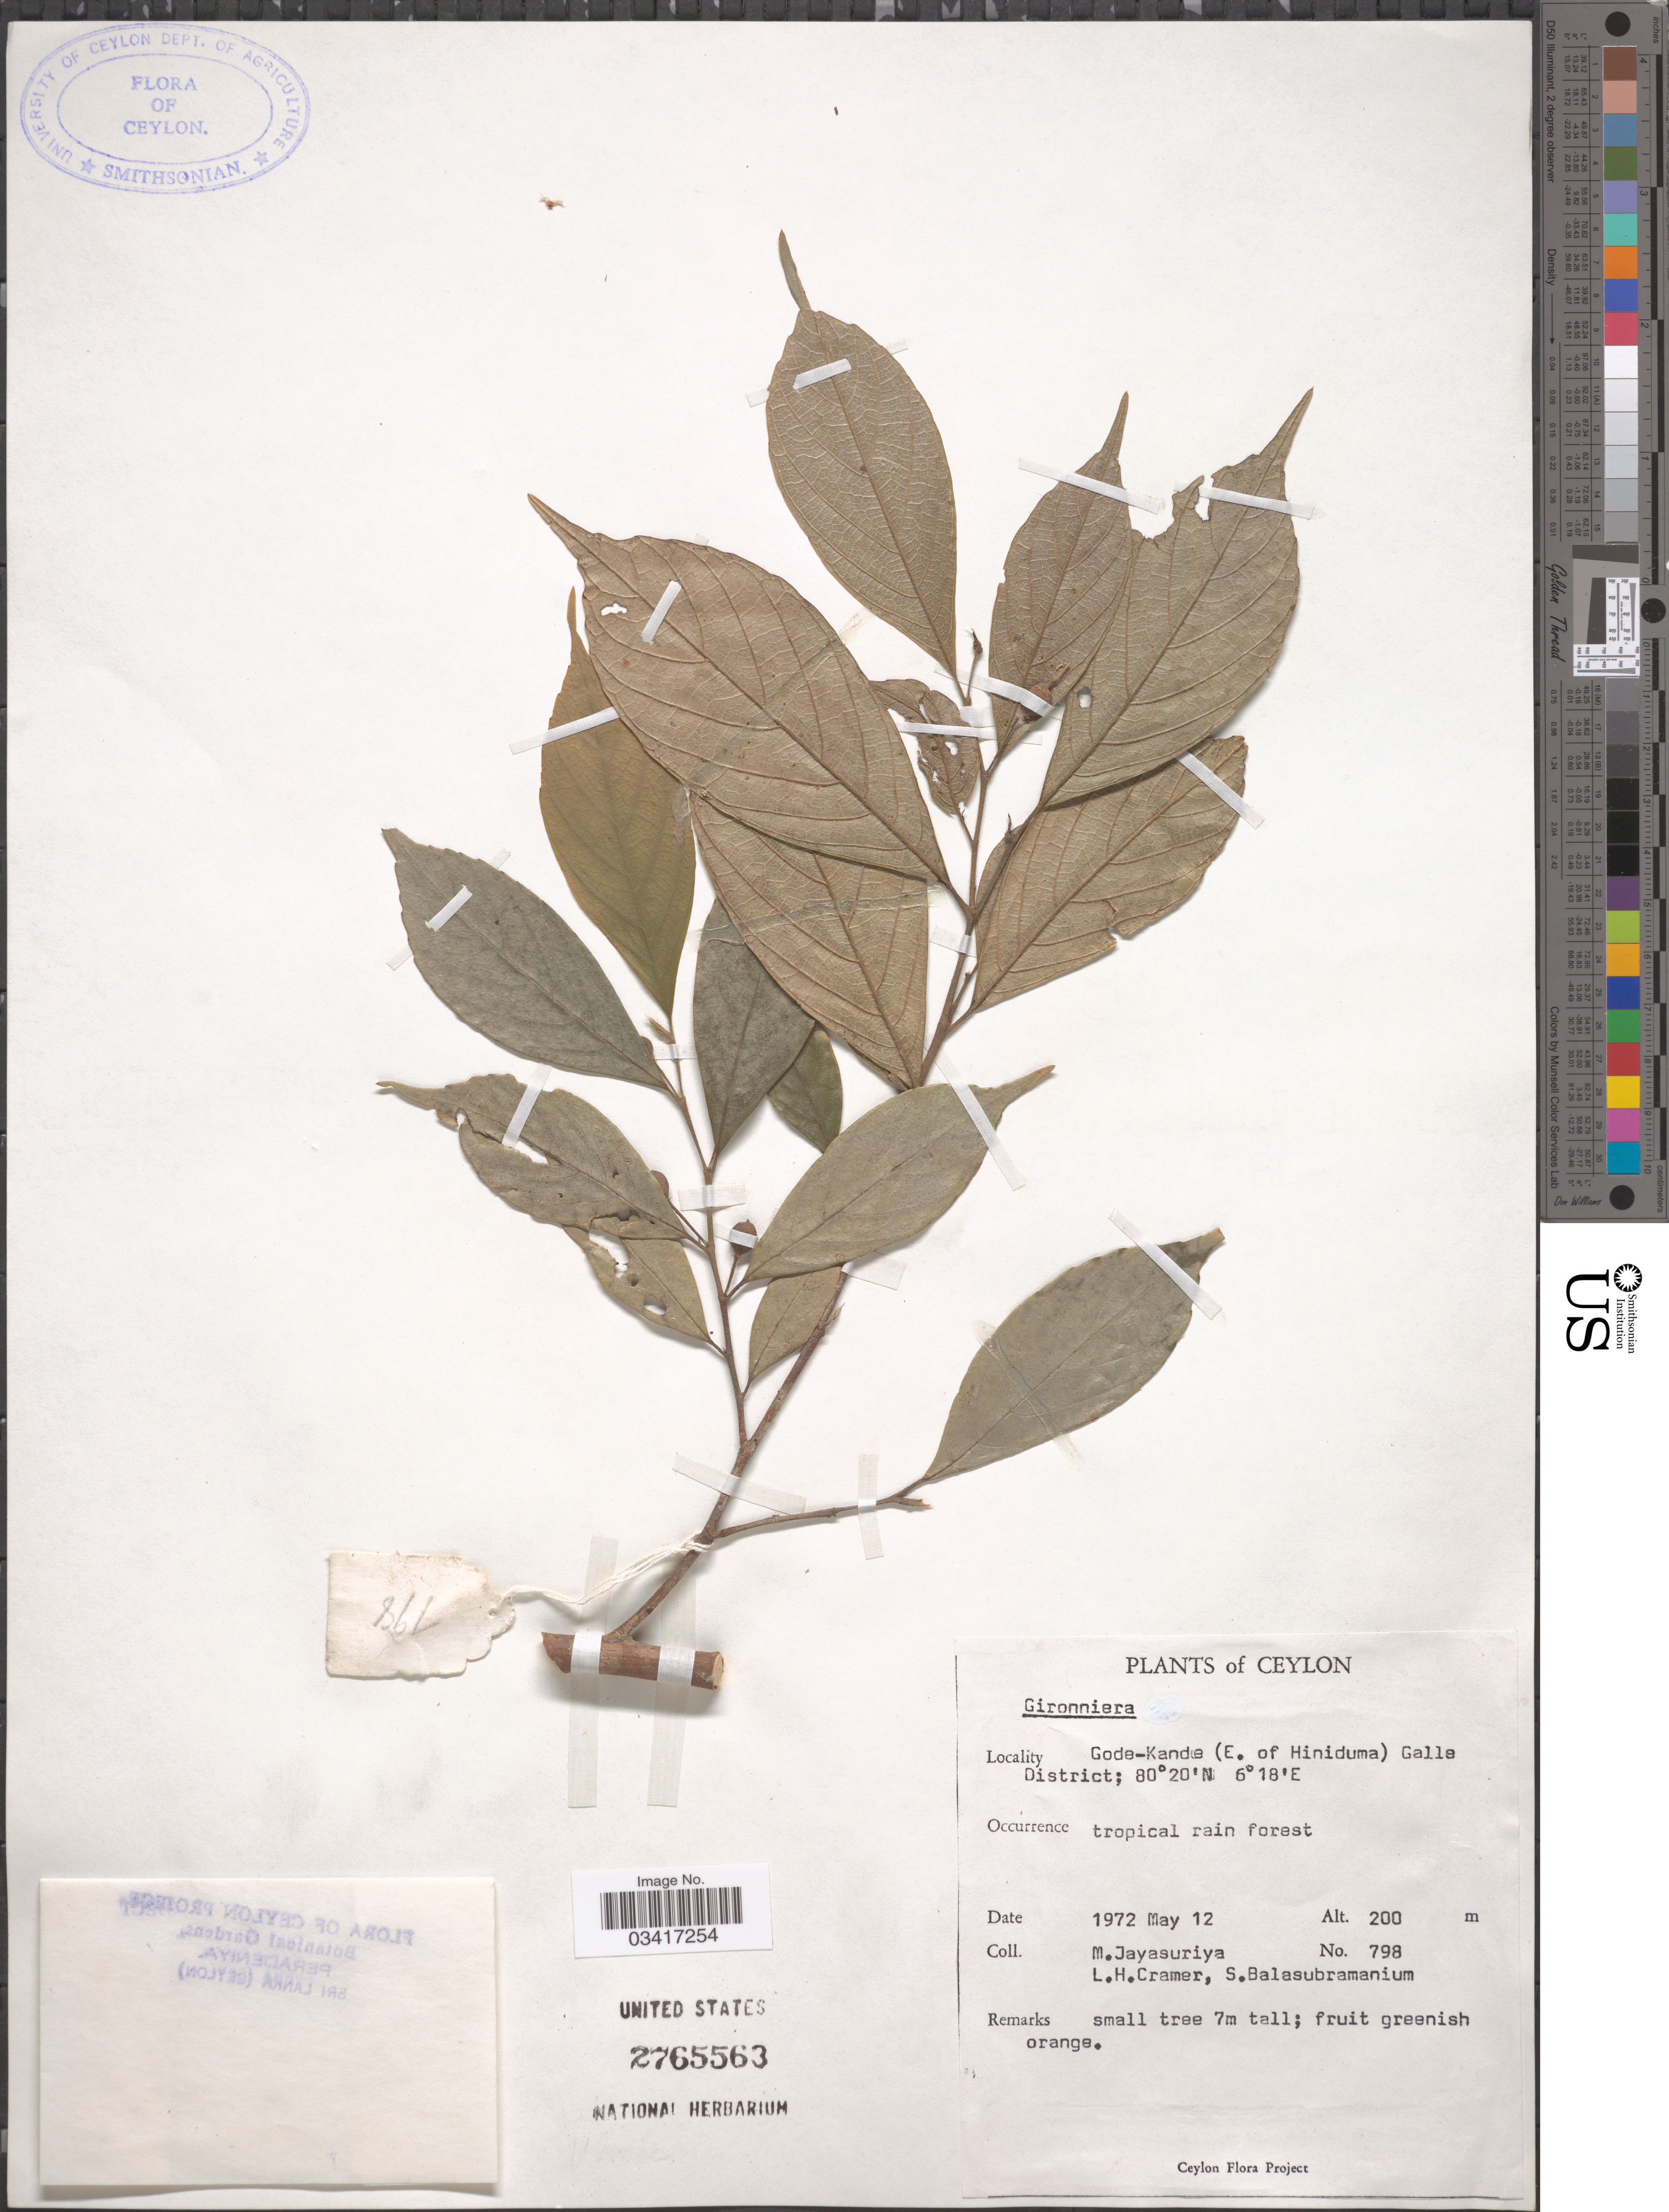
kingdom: Plantae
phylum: Tracheophyta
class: Magnoliopsida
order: Rosales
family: Cannabaceae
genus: Gironniera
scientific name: Gironniera parvifolia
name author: Planch.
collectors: M. Jayasuriya, L. H. Cramer & S. Balasubramanium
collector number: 798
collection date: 1972-05-12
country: Sri Lanka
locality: Ceylon. Gode-Kande (E. of Hiniduma) Galle District.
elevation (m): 200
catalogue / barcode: US 2765563